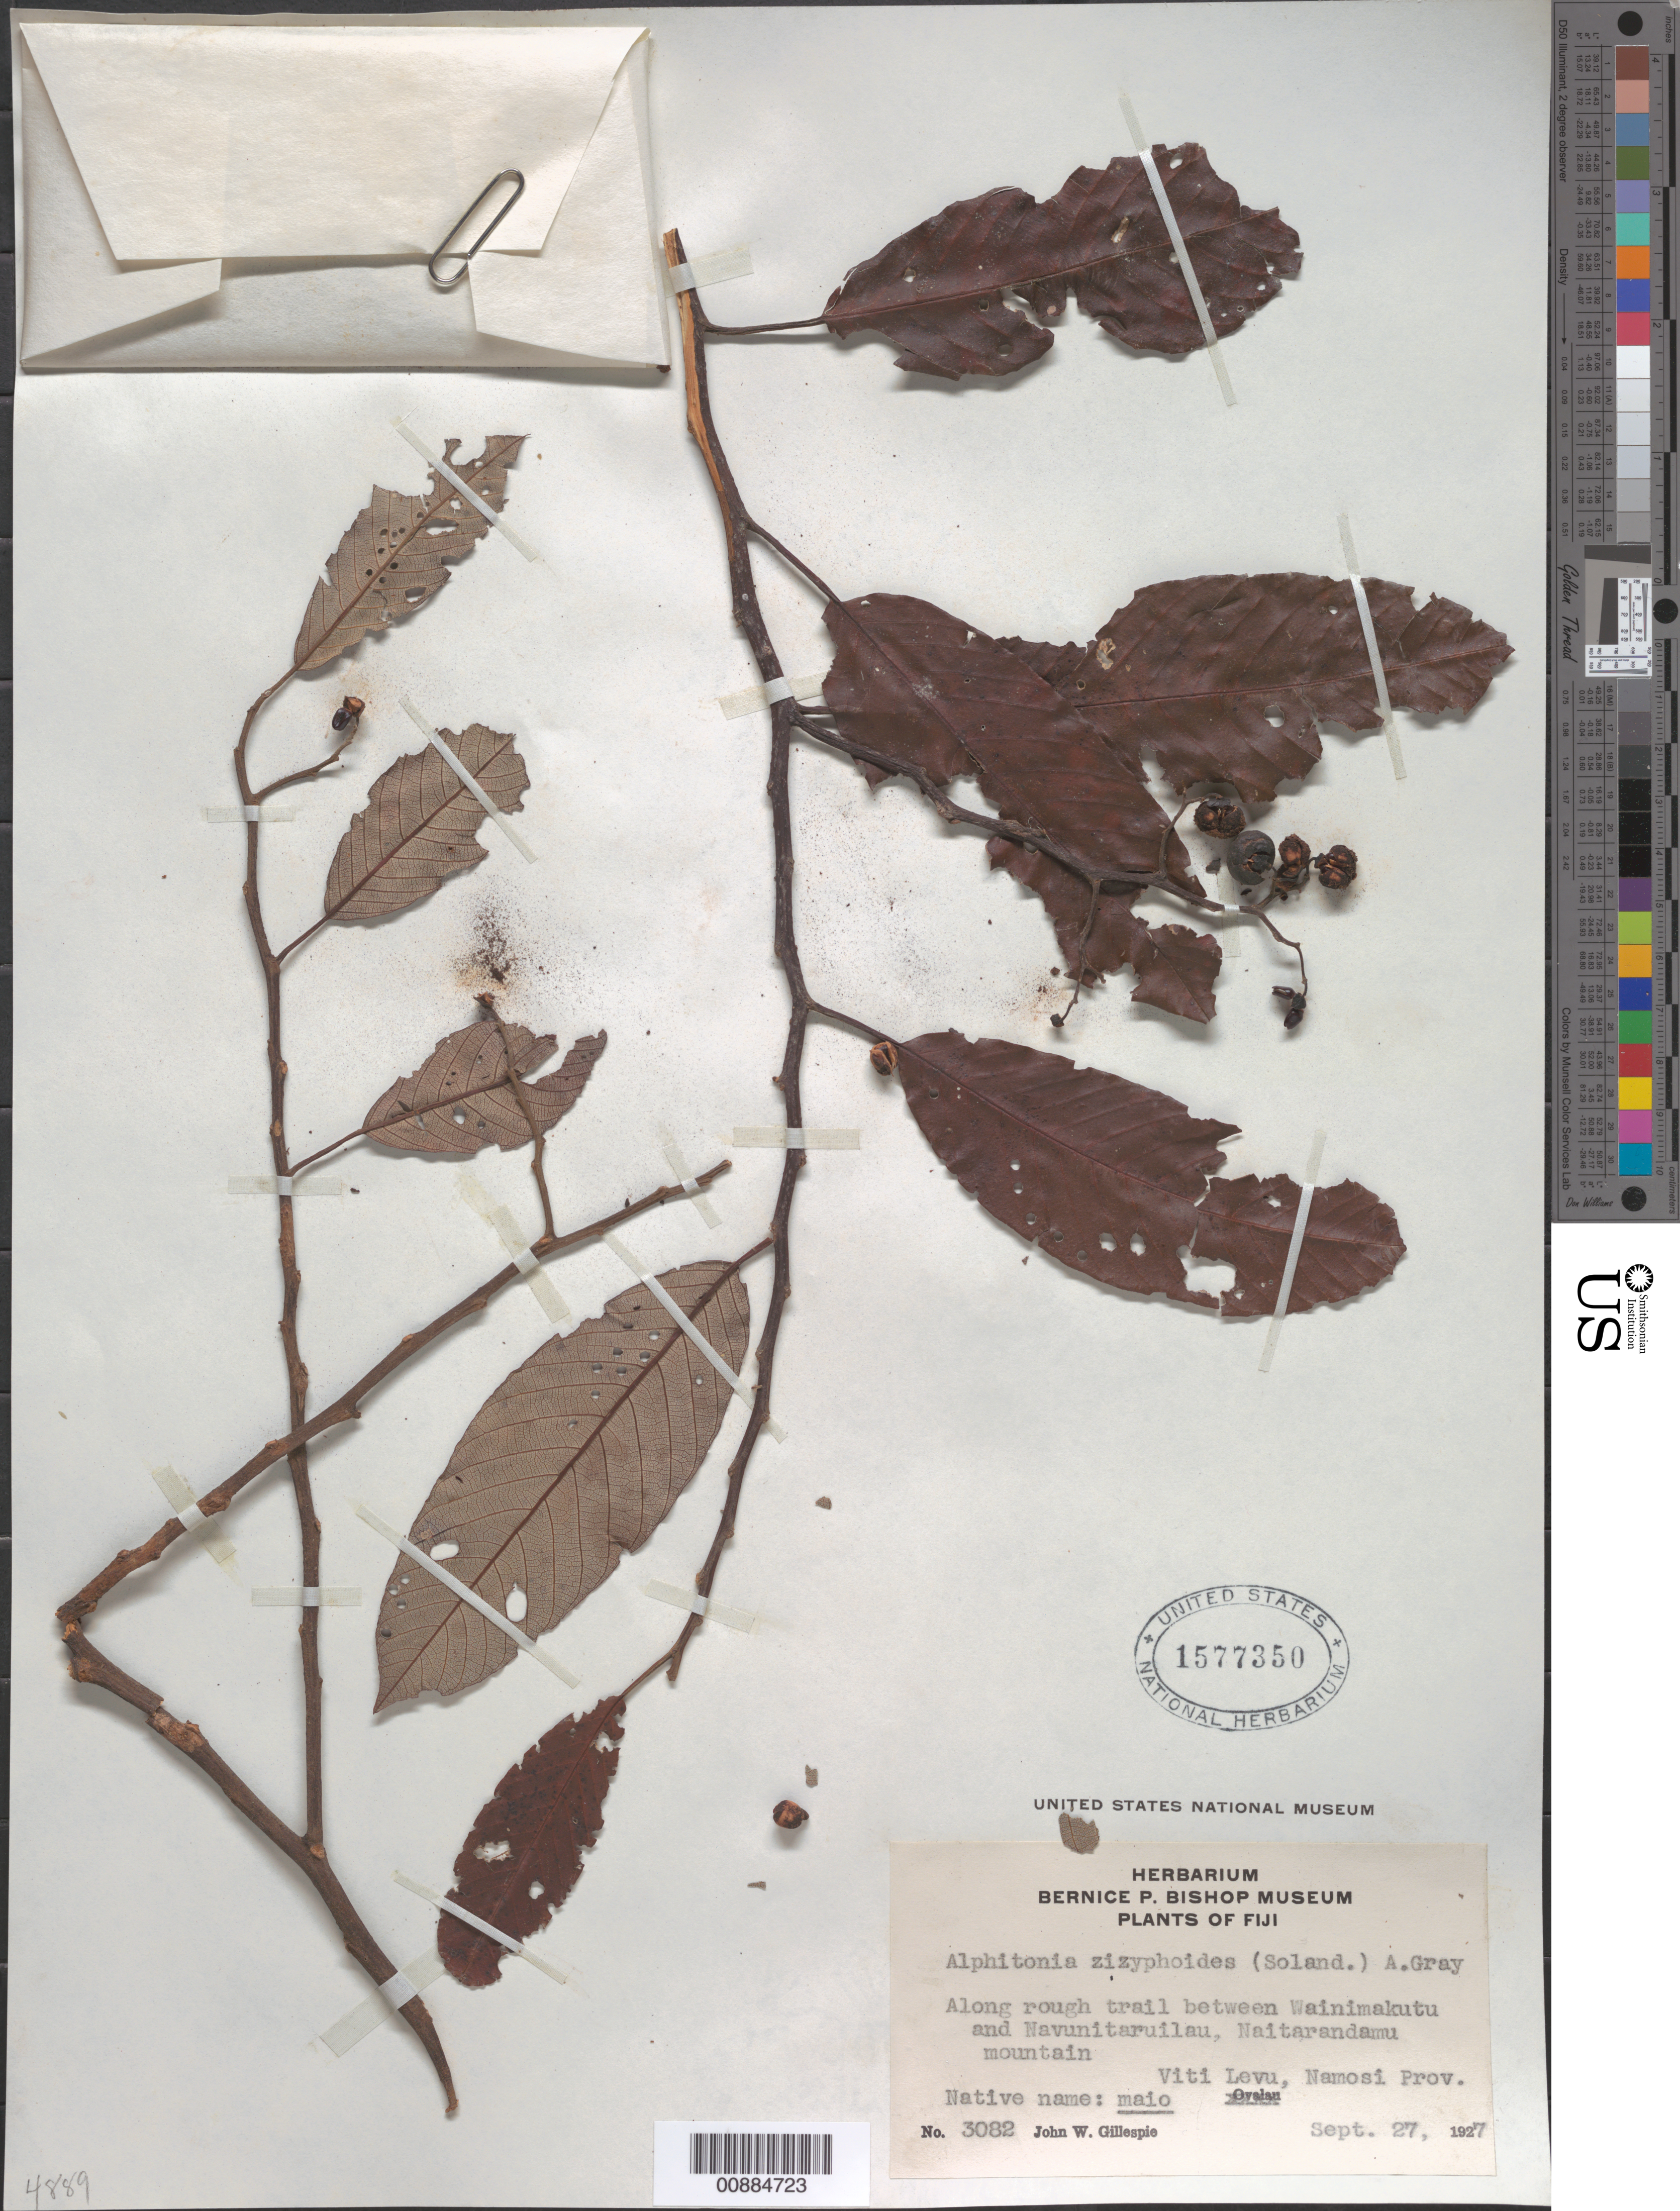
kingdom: Plantae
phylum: Tracheophyta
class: Magnoliopsida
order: Rosales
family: Rhamnaceae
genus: Alphitonia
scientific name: Alphitonia zizyphoides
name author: (Sol. ex Spreng.) A. Gray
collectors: J. W. Gillespie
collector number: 3082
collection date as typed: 27 Sep 1927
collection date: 1927-09-27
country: Fiji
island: Viti Levu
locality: Namosi Prov.; along rough trail between Wainimakutu and Navunitaruilau, Naitarandamu mountain.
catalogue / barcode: US 1577350